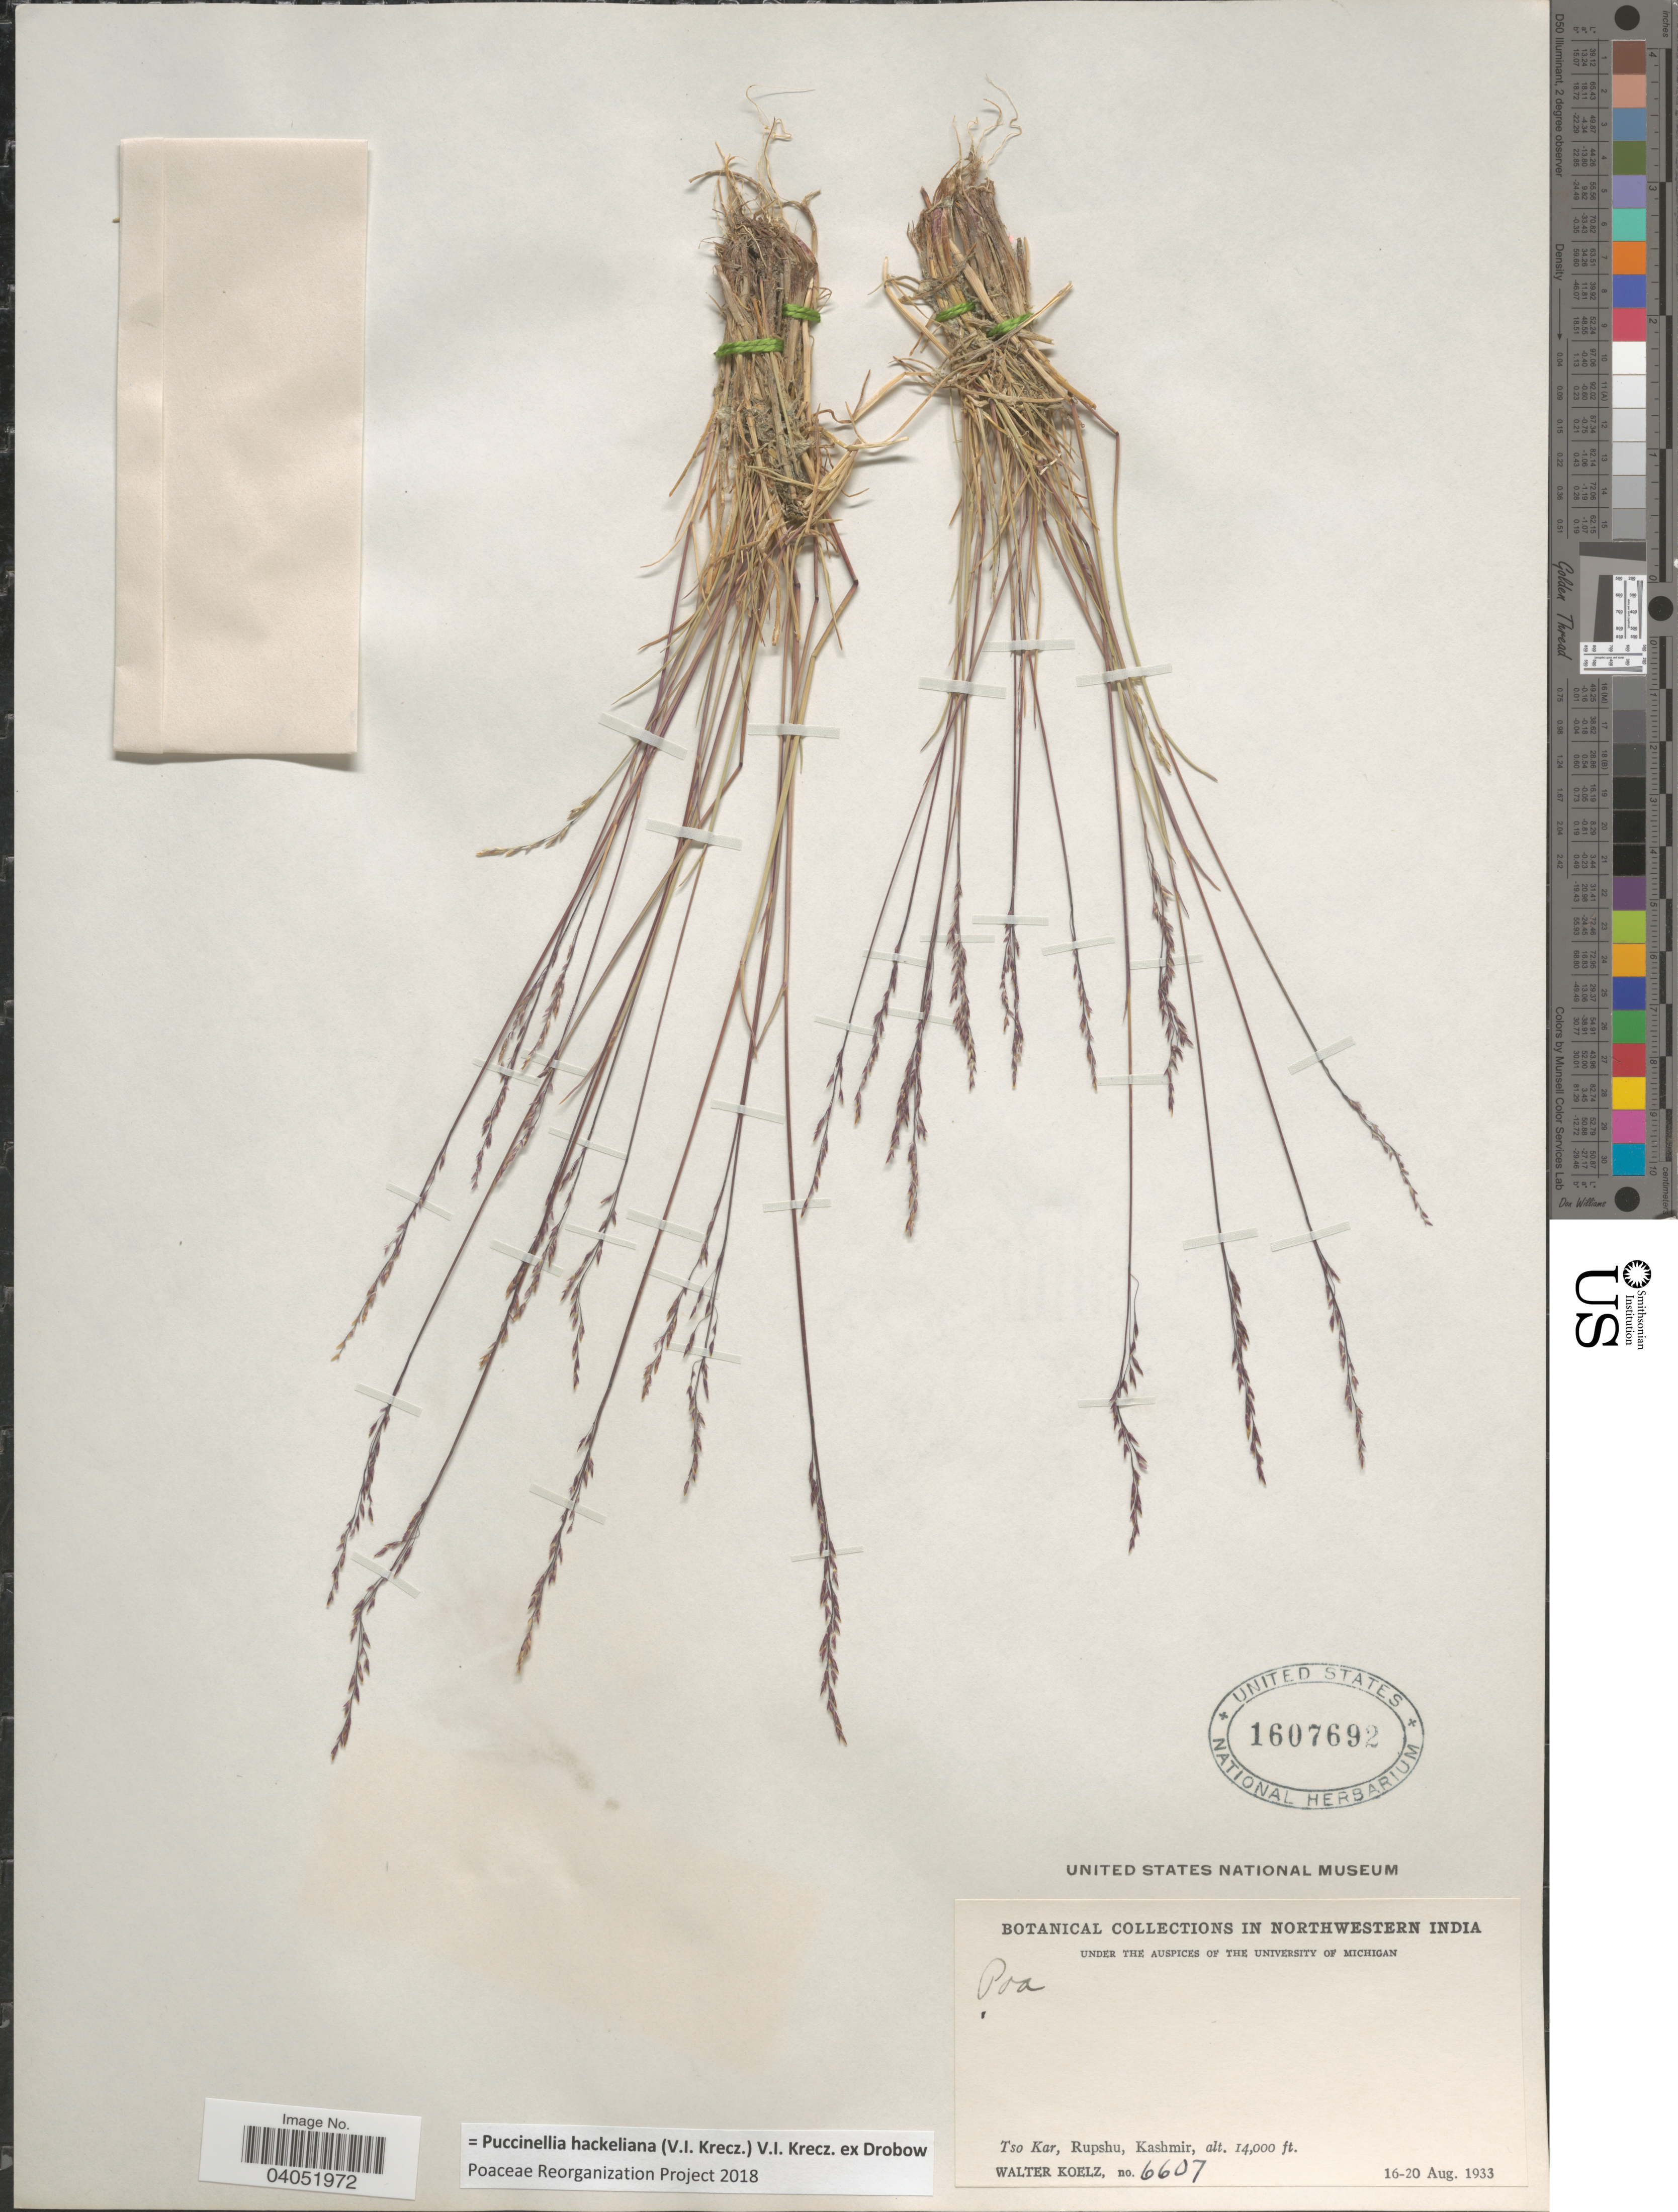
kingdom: Plantae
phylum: Tracheophyta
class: Liliopsida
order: Poales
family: Poaceae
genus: Puccinellia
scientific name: Puccinellia hackeliana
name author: (V.I. Krecz.) V.I. Krecz. ex Drobow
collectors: W. N. Koelz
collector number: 6607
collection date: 1933-08-16/1933-08-20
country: India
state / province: Jammu and Kashmir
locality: In northwestern India. Tso Kar, Rupshu, Kashmir.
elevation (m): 4267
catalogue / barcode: US 1607692